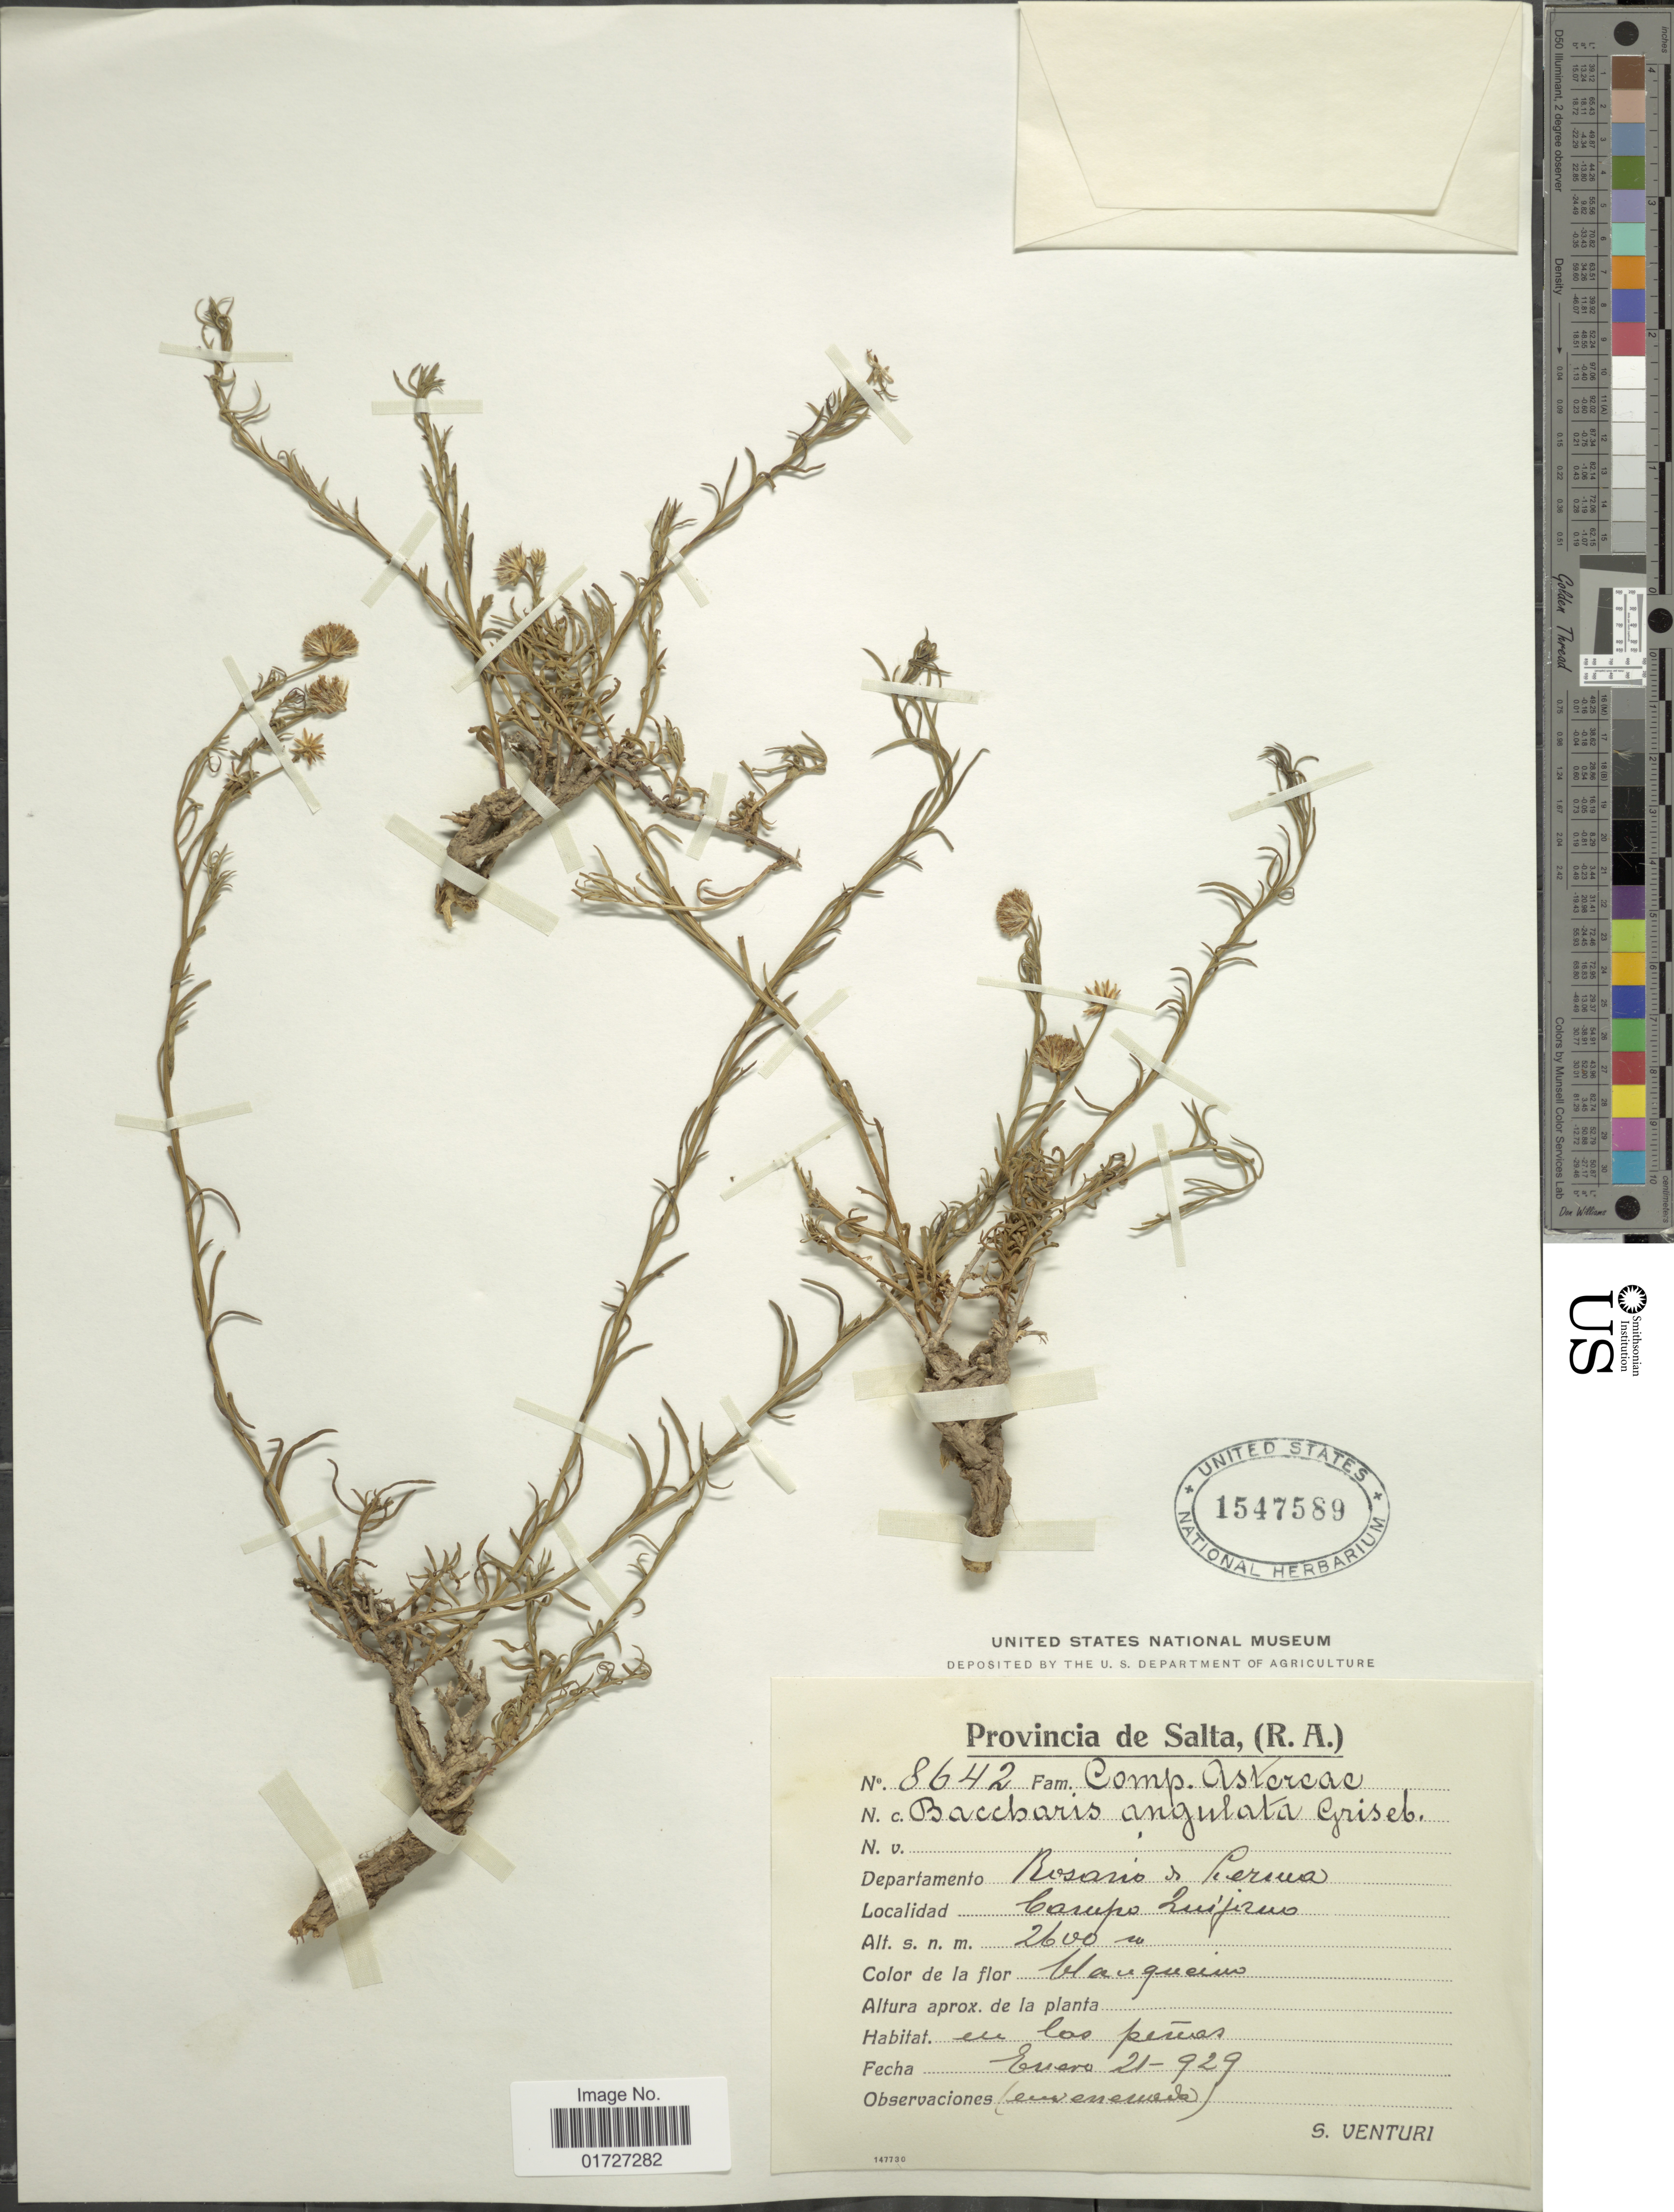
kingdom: Plantae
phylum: Tracheophyta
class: Magnoliopsida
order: Asterales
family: Asteraceae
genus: Baccharis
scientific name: Baccharis darwinii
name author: Hook. & Arn.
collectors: S. Venturi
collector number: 8642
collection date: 1929-01-21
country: Argentina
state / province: Salta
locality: Departamento Rosario de Lerma, Campo Quijiruo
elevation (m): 2600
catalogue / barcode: US 1547589